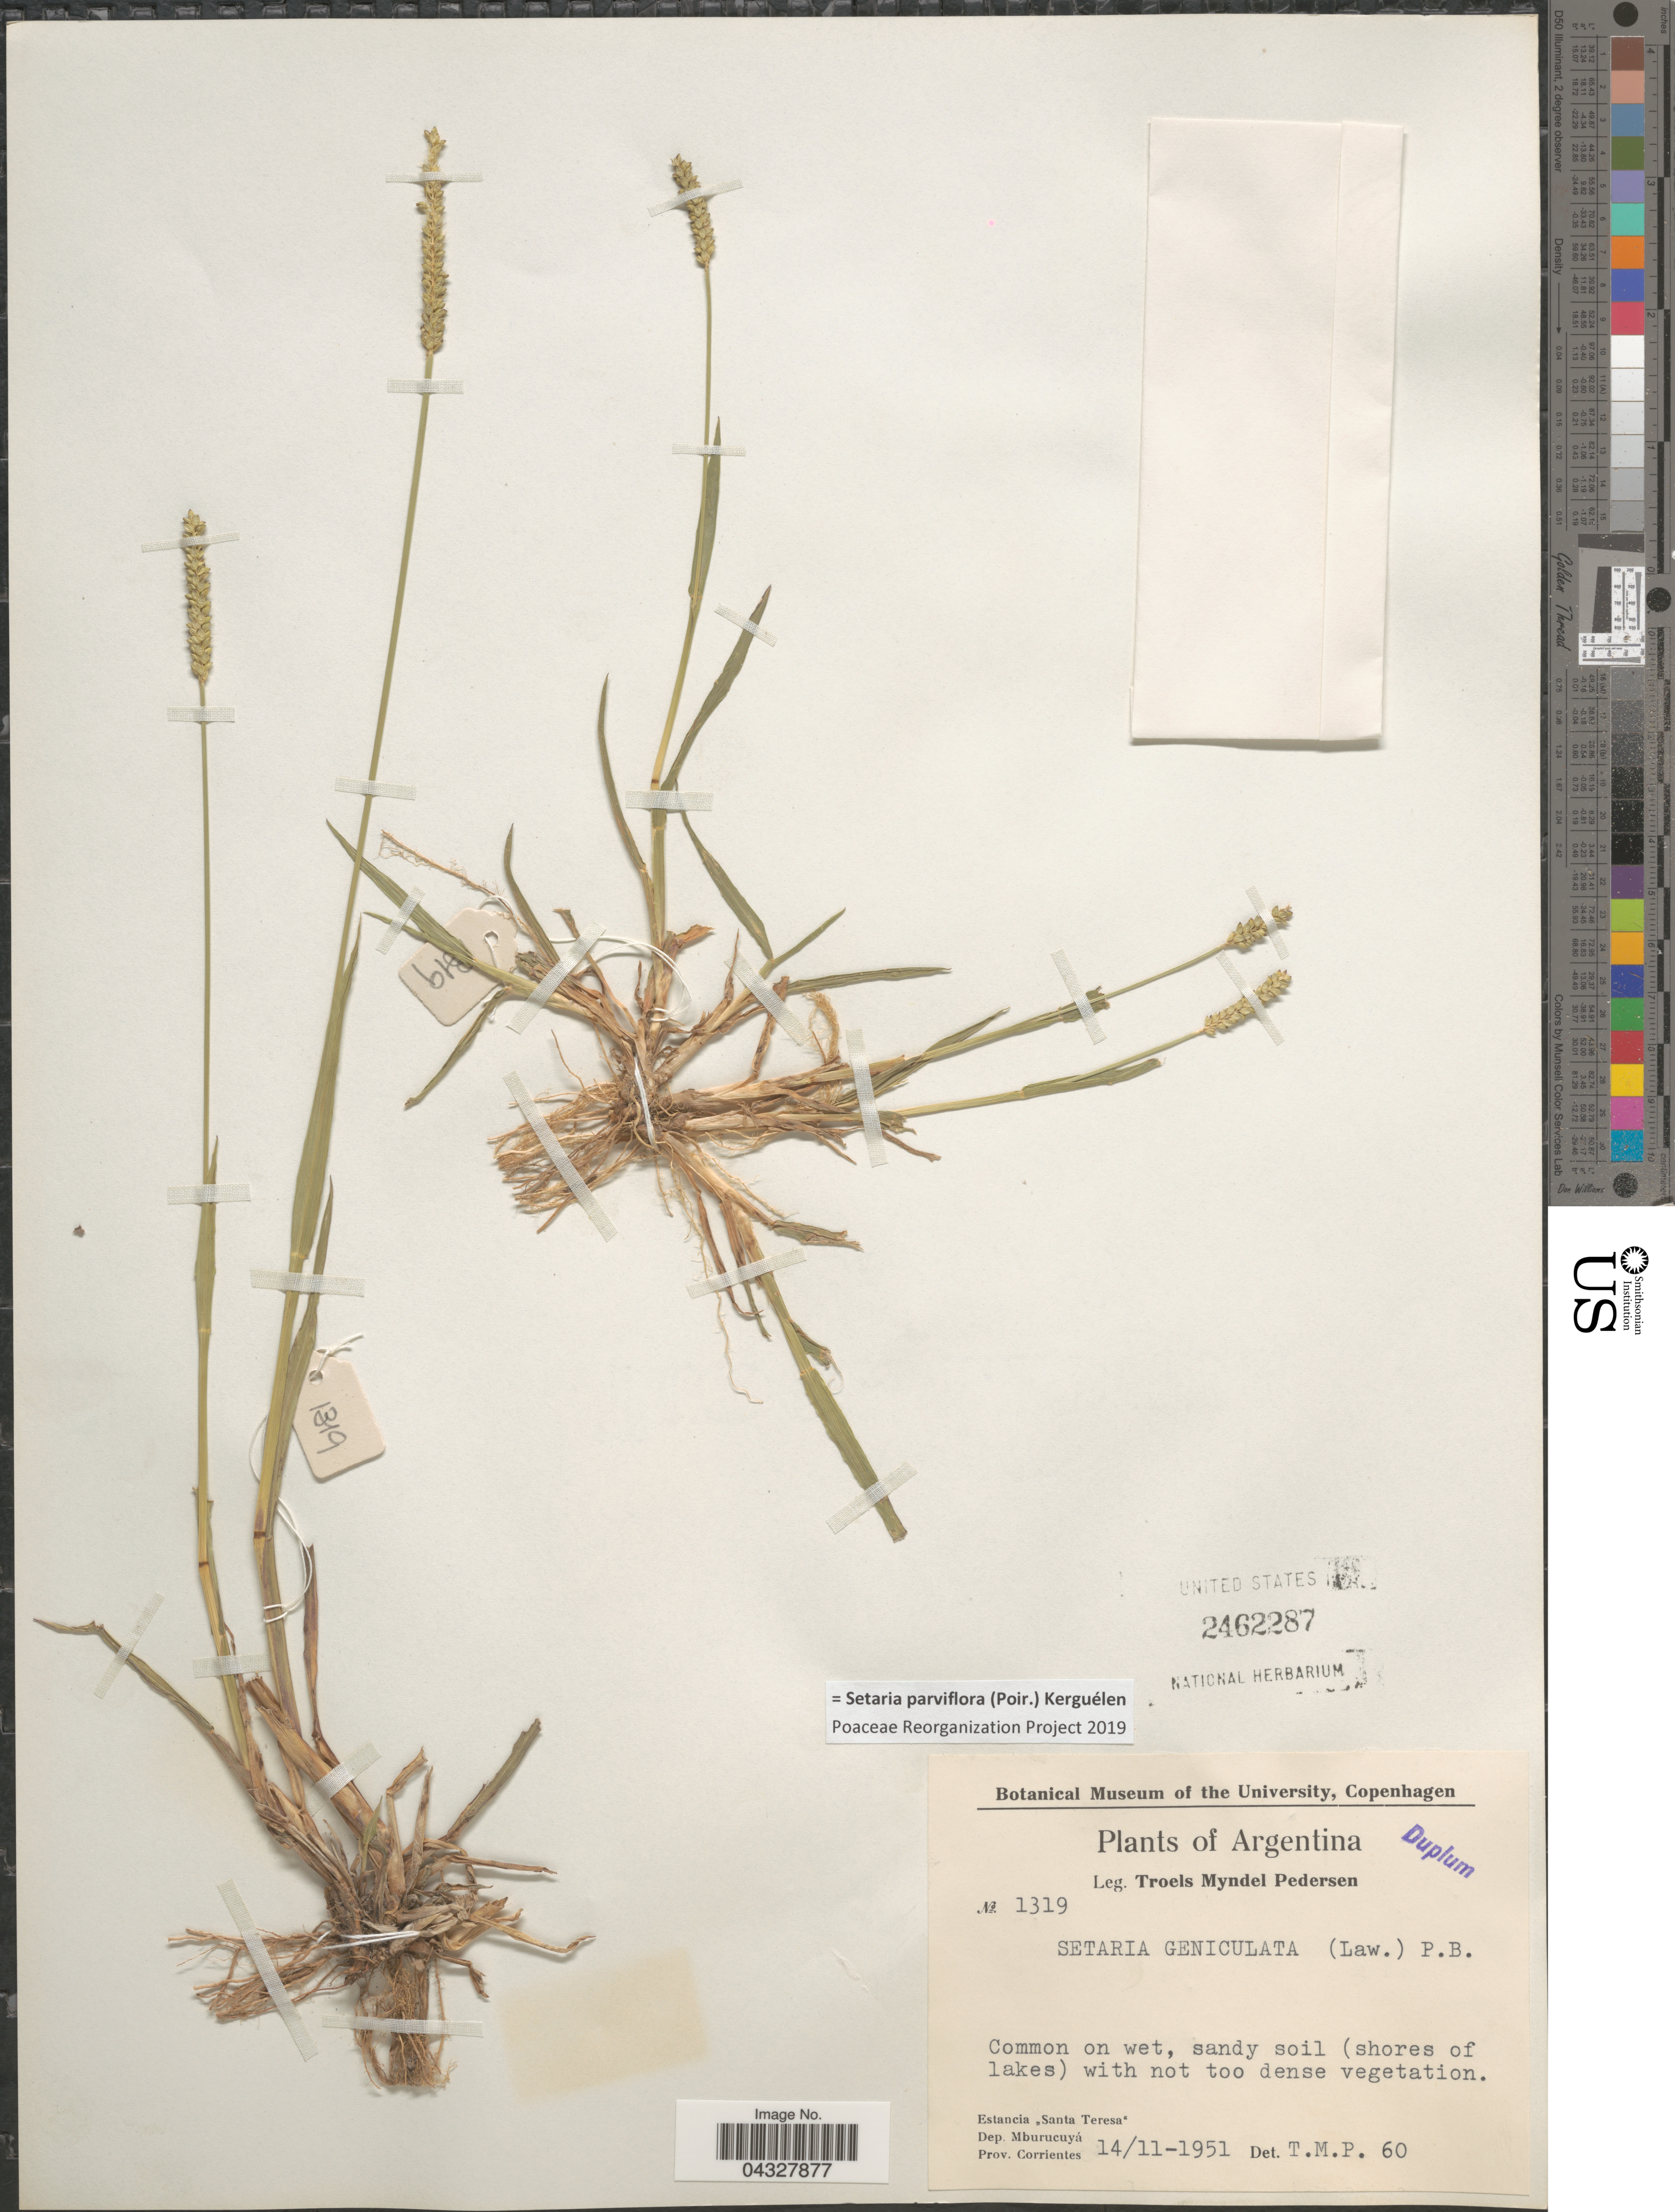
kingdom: Plantae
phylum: Tracheophyta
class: Liliopsida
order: Poales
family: Poaceae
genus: Setaria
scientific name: Setaria parviflora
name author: (Poir.) Kerguélen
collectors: T. Pederson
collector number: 1319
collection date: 1951-11-14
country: Argentina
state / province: Corrientes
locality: Estancia "Santa Teresa". Dep. Mburucuyá.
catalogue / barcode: US 2462287